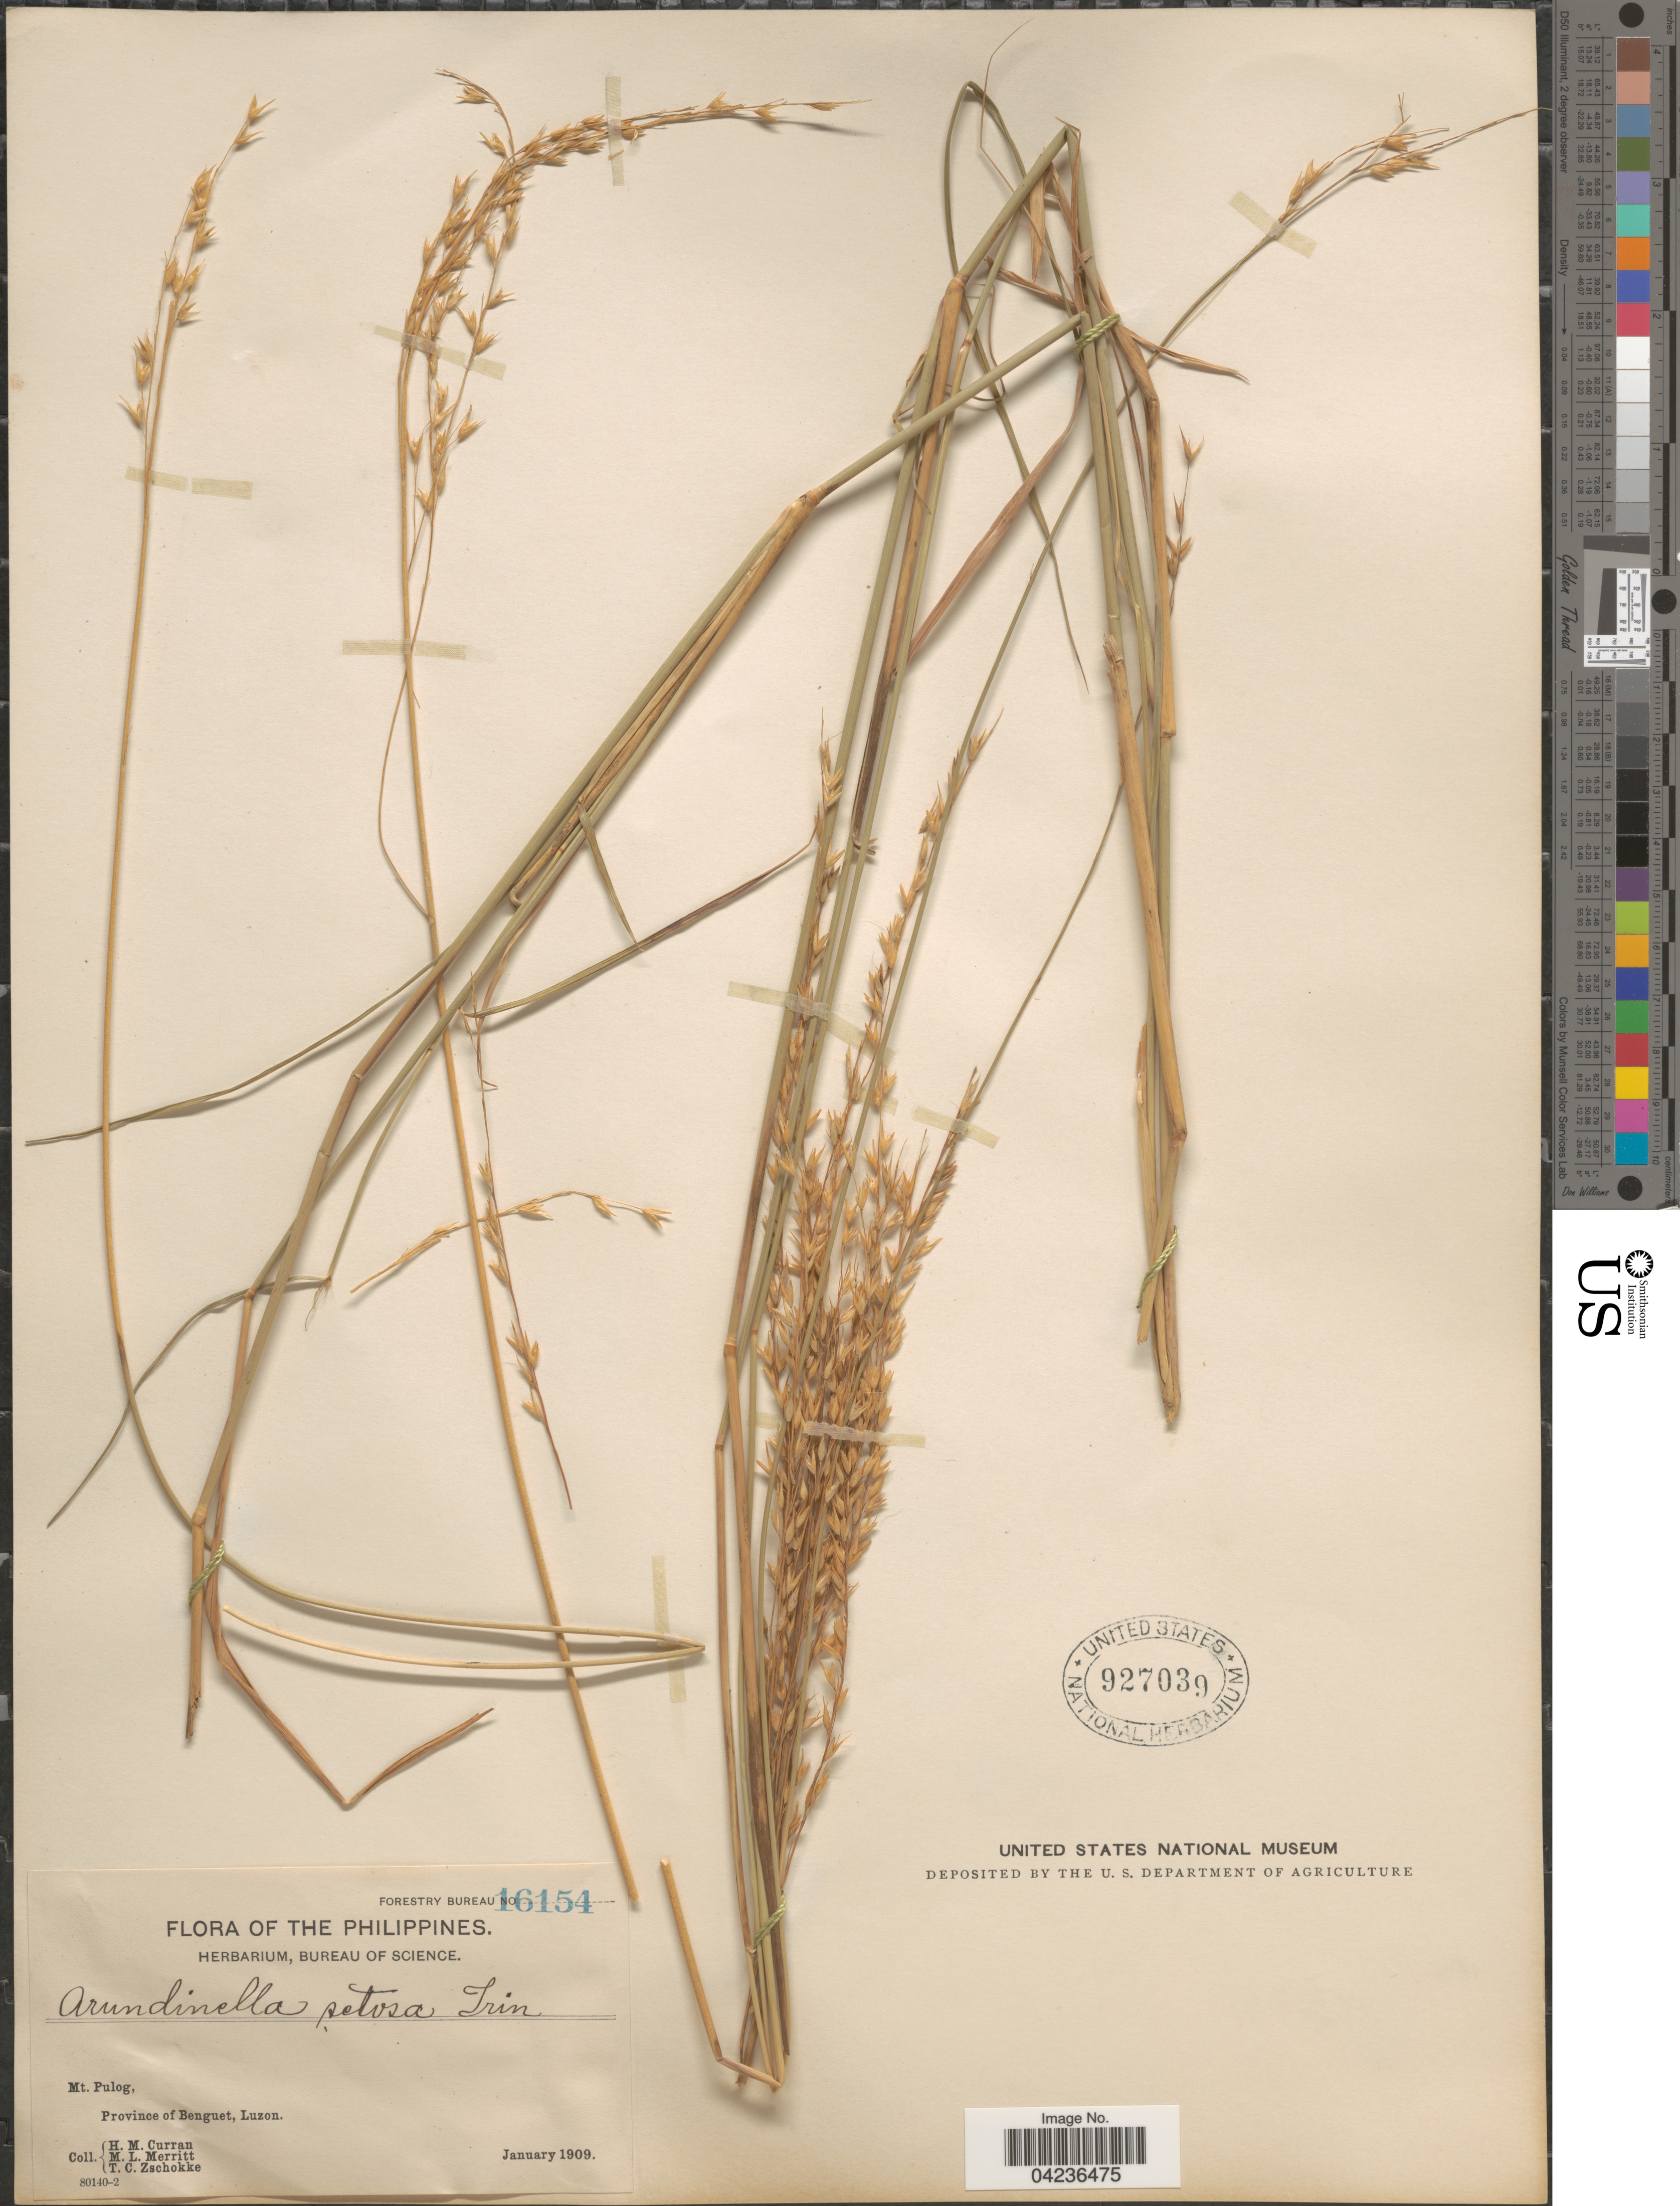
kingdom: Plantae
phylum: Tracheophyta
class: Liliopsida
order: Poales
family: Poaceae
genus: Arundinella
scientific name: Arundinella setosa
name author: Trin.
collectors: H. M. Curran, M. L. Merritt & T. C. Zschokke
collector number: Forestry Bureau 16154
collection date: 1909-01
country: Philippines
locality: Mt. Pulog, Province of Benguet, Luzon.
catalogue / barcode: US 927039